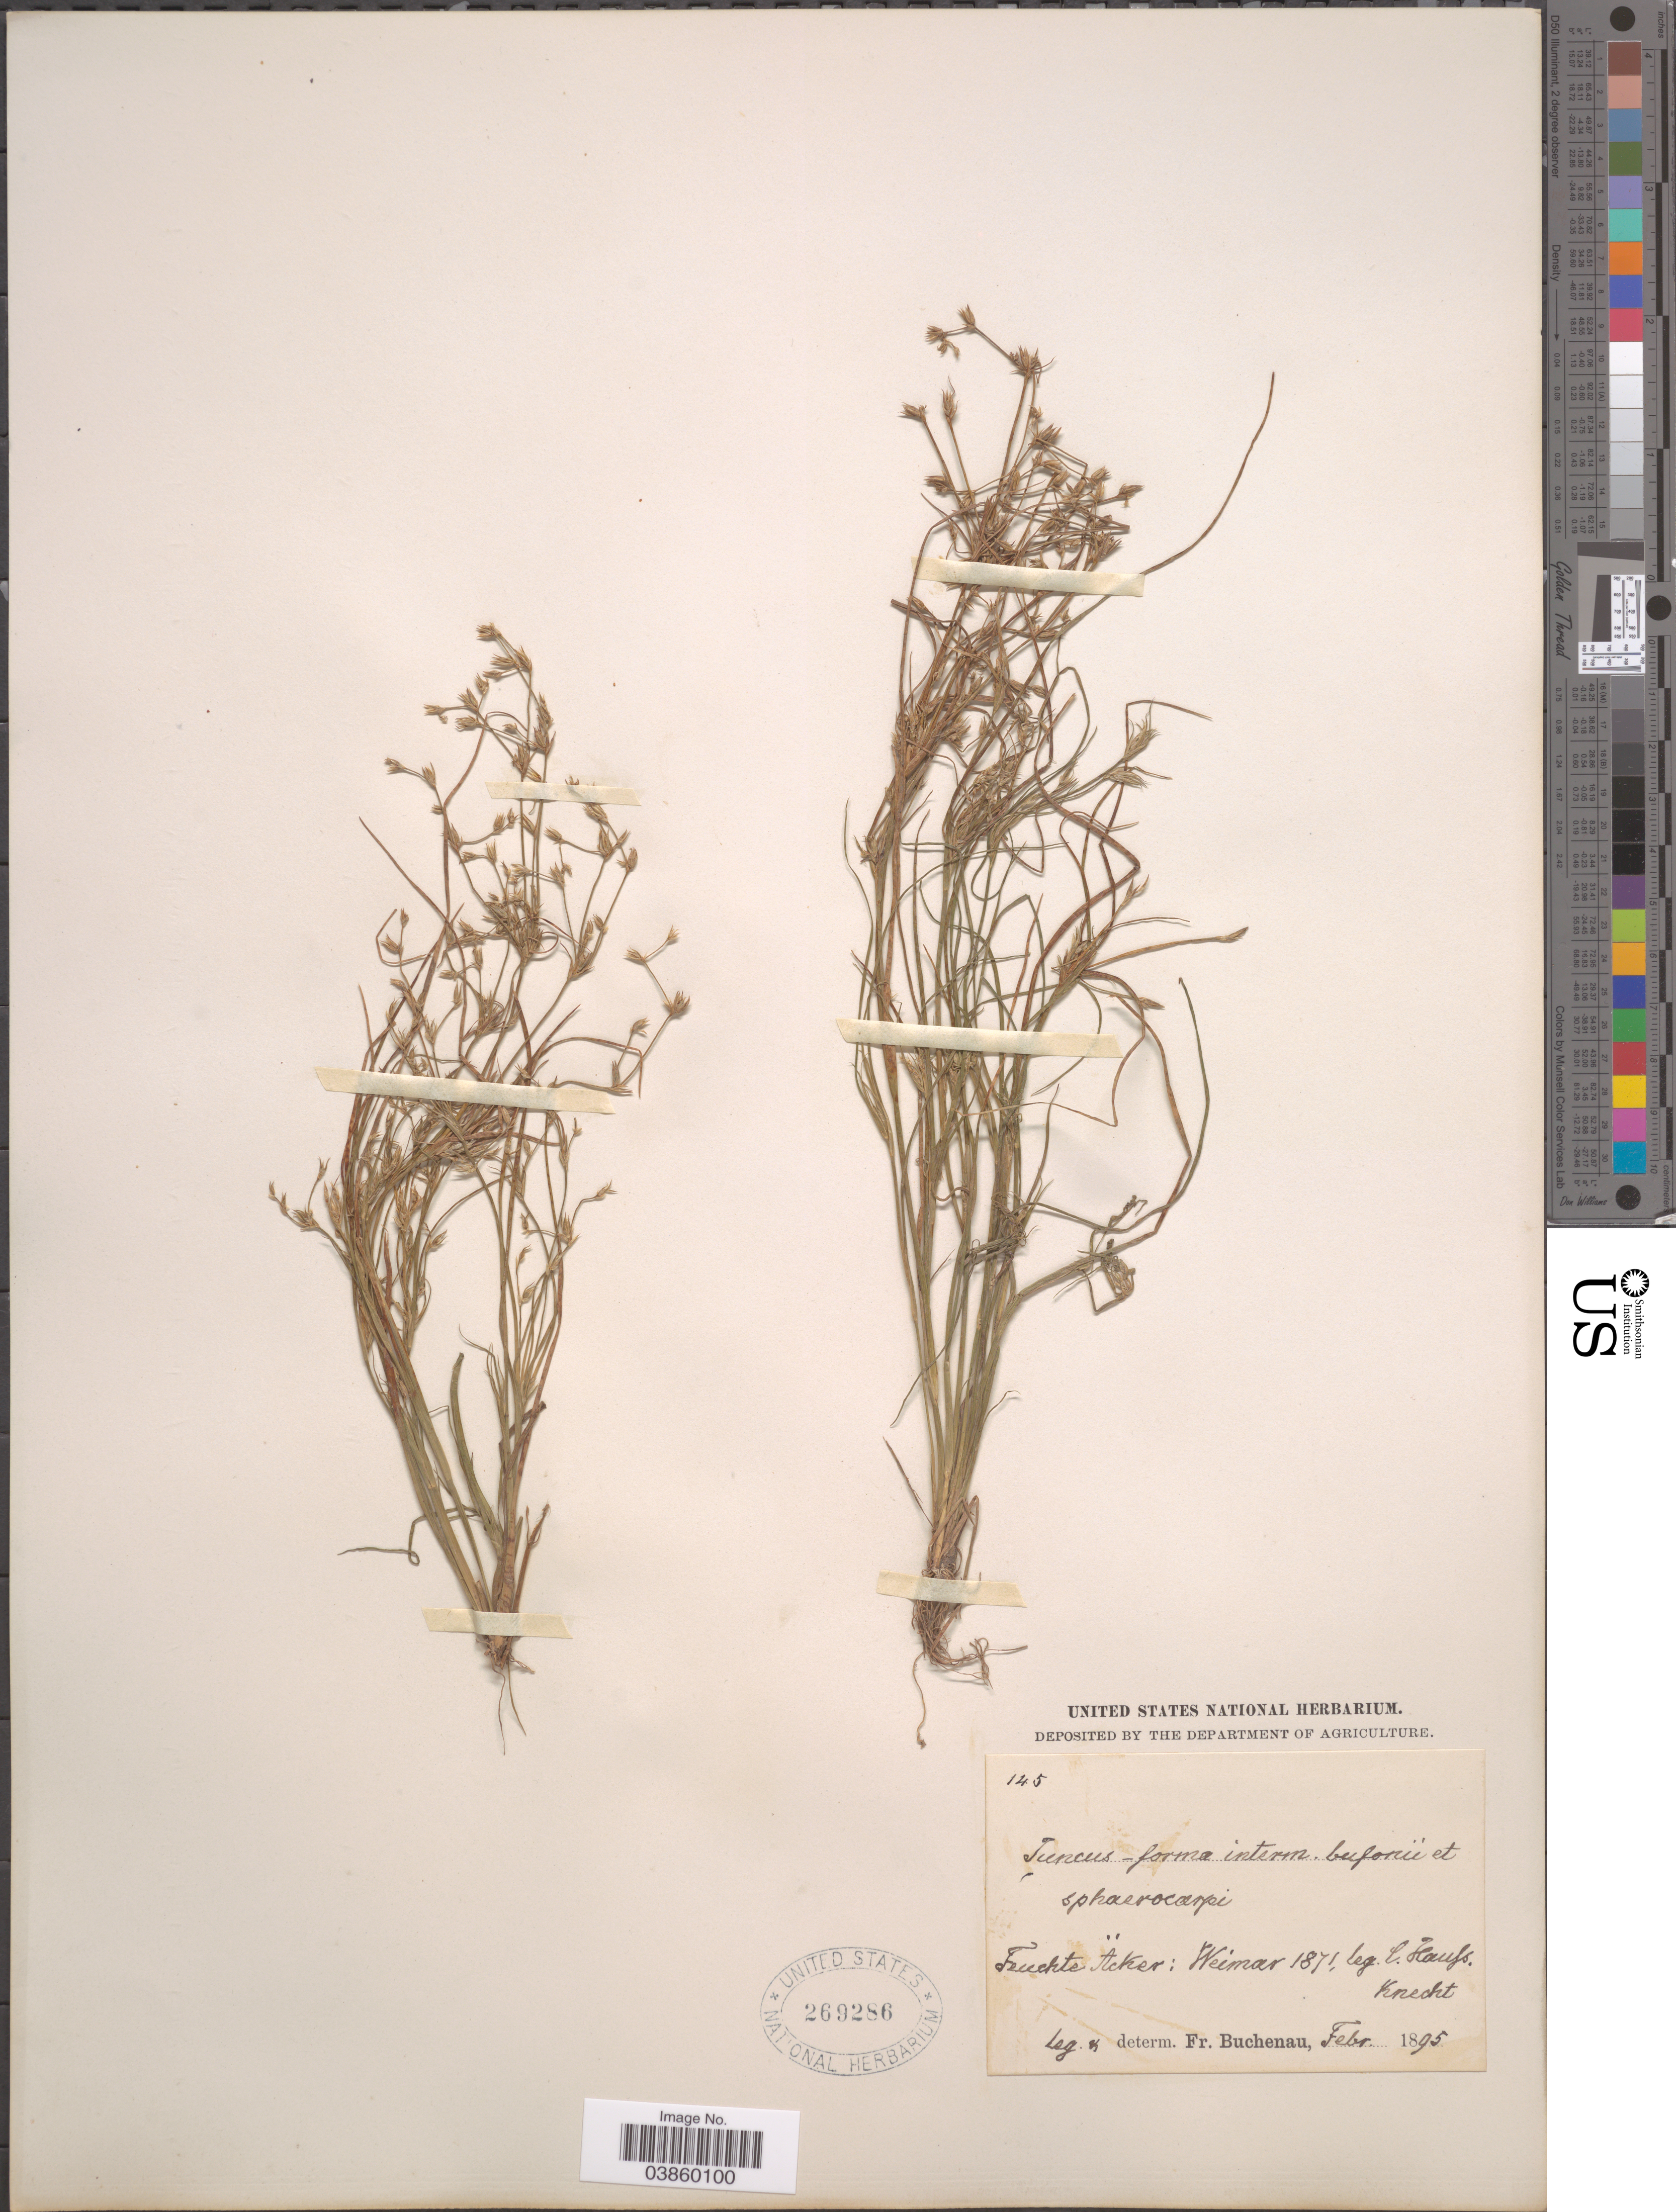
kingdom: Plantae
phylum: Tracheophyta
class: Liliopsida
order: Poales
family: Juncaceae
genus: Juncus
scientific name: Juncus bufonius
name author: L.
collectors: C. Haussknecht & F. Buchenau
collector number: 145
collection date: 1871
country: Germany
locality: Feuchte Äcker: Weimar.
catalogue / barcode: US 269286